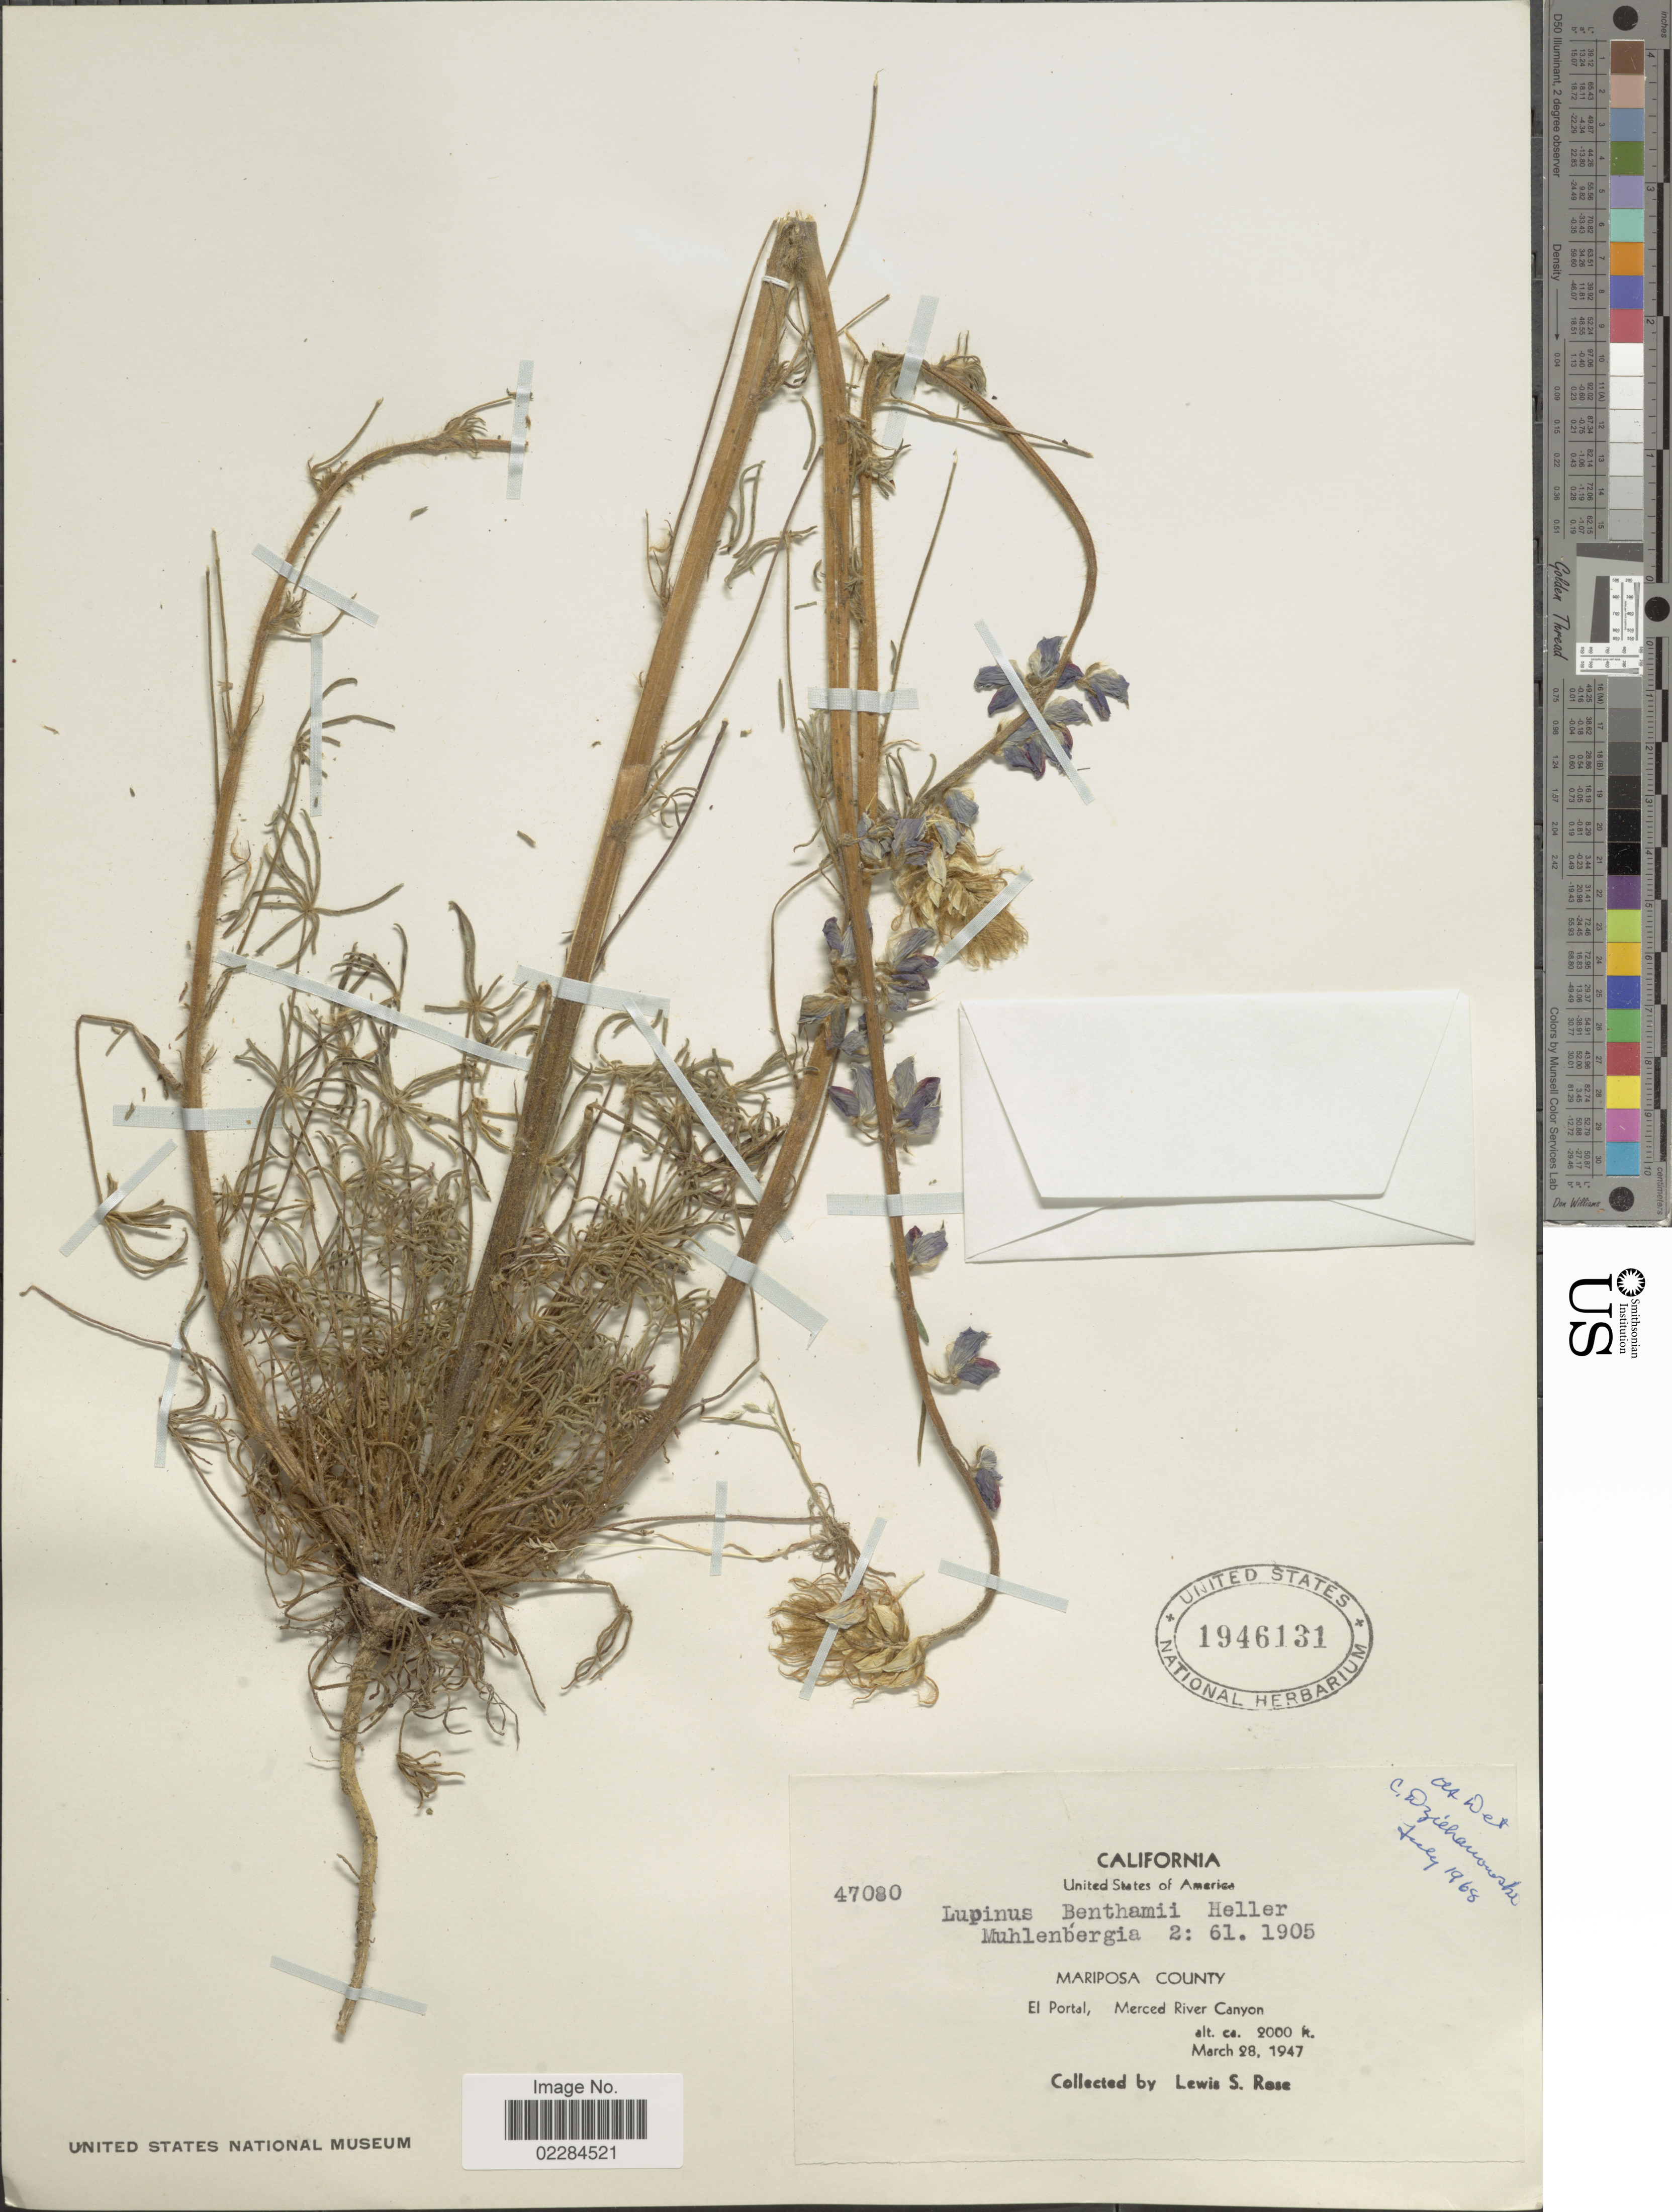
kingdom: Plantae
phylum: Tracheophyta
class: Magnoliopsida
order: Fabales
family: Fabaceae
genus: Lupinus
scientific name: Lupinus benthamii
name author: A. Heller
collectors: L. S. Rose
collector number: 47080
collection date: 1947-03-28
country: United States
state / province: California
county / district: Mariposa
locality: Mariposa County. El Portal, Merced River Canyon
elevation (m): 610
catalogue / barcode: US 1946131